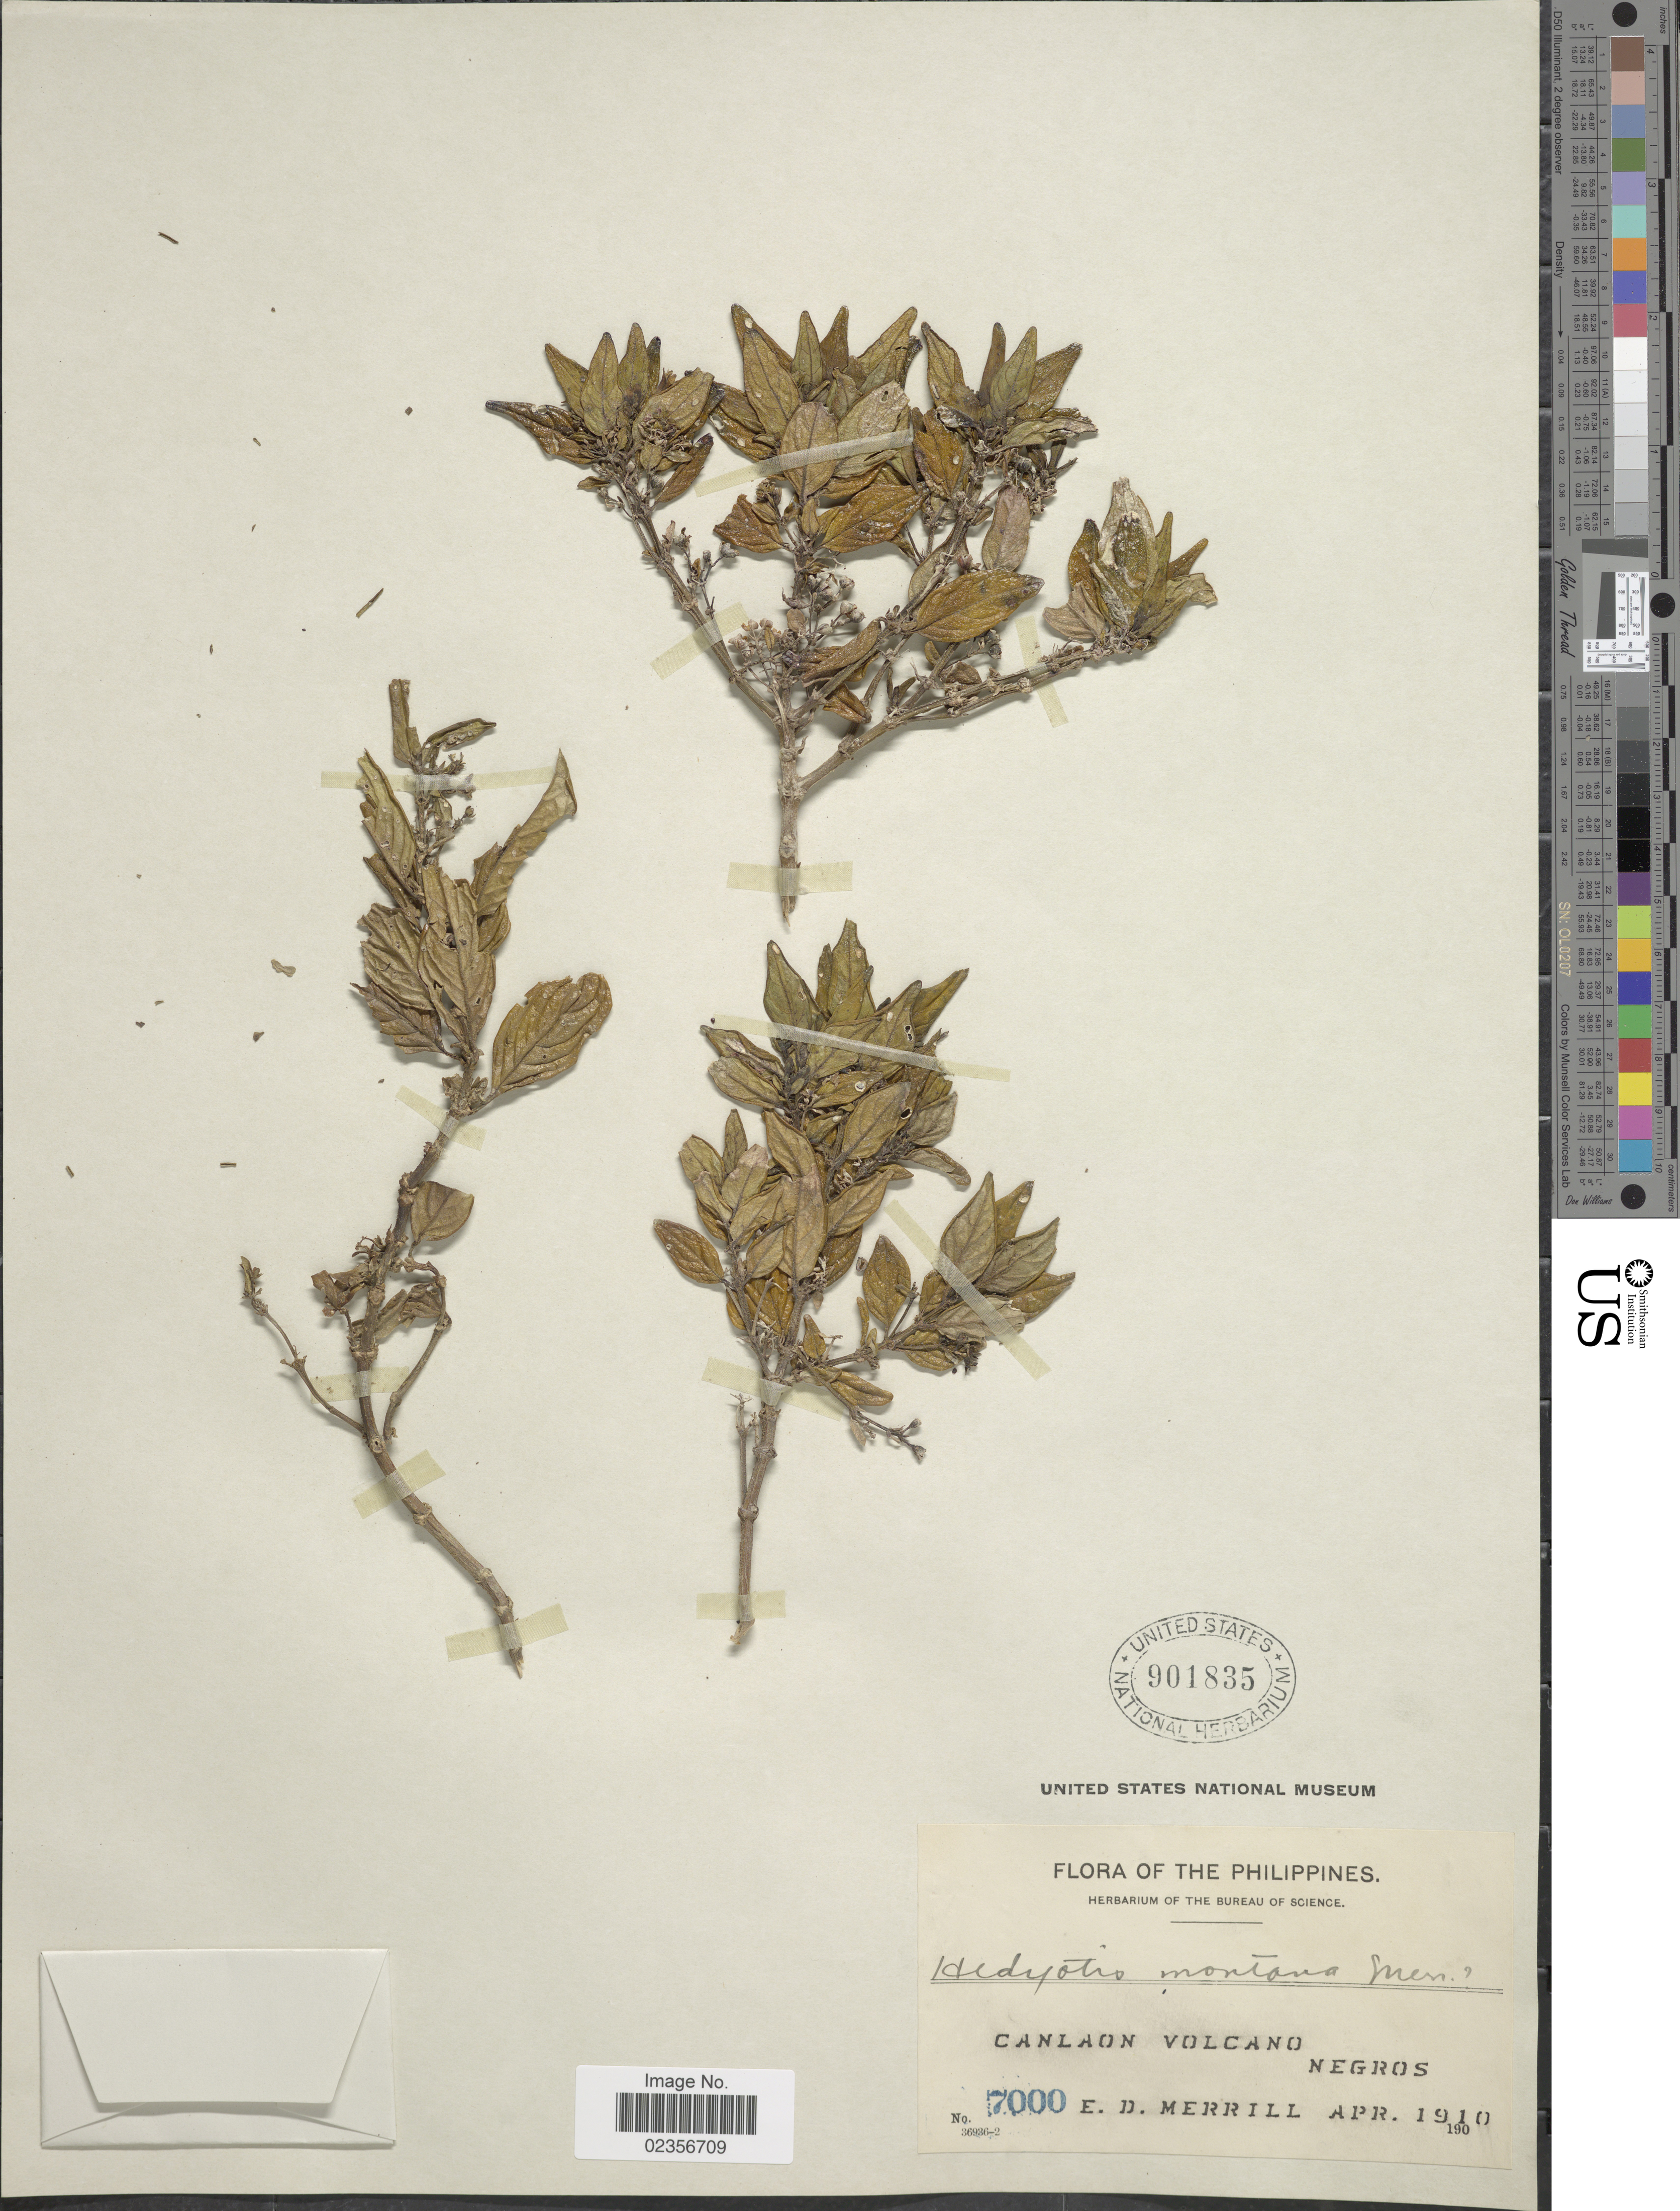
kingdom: Plantae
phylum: Tracheophyta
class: Magnoliopsida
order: Gentianales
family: Rubiaceae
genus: Hedyotis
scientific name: Hedyotis montana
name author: Merr.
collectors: E. D. Merrill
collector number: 7000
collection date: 1910-04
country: Philippines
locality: Canloan Volcano Negros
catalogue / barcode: US 901835